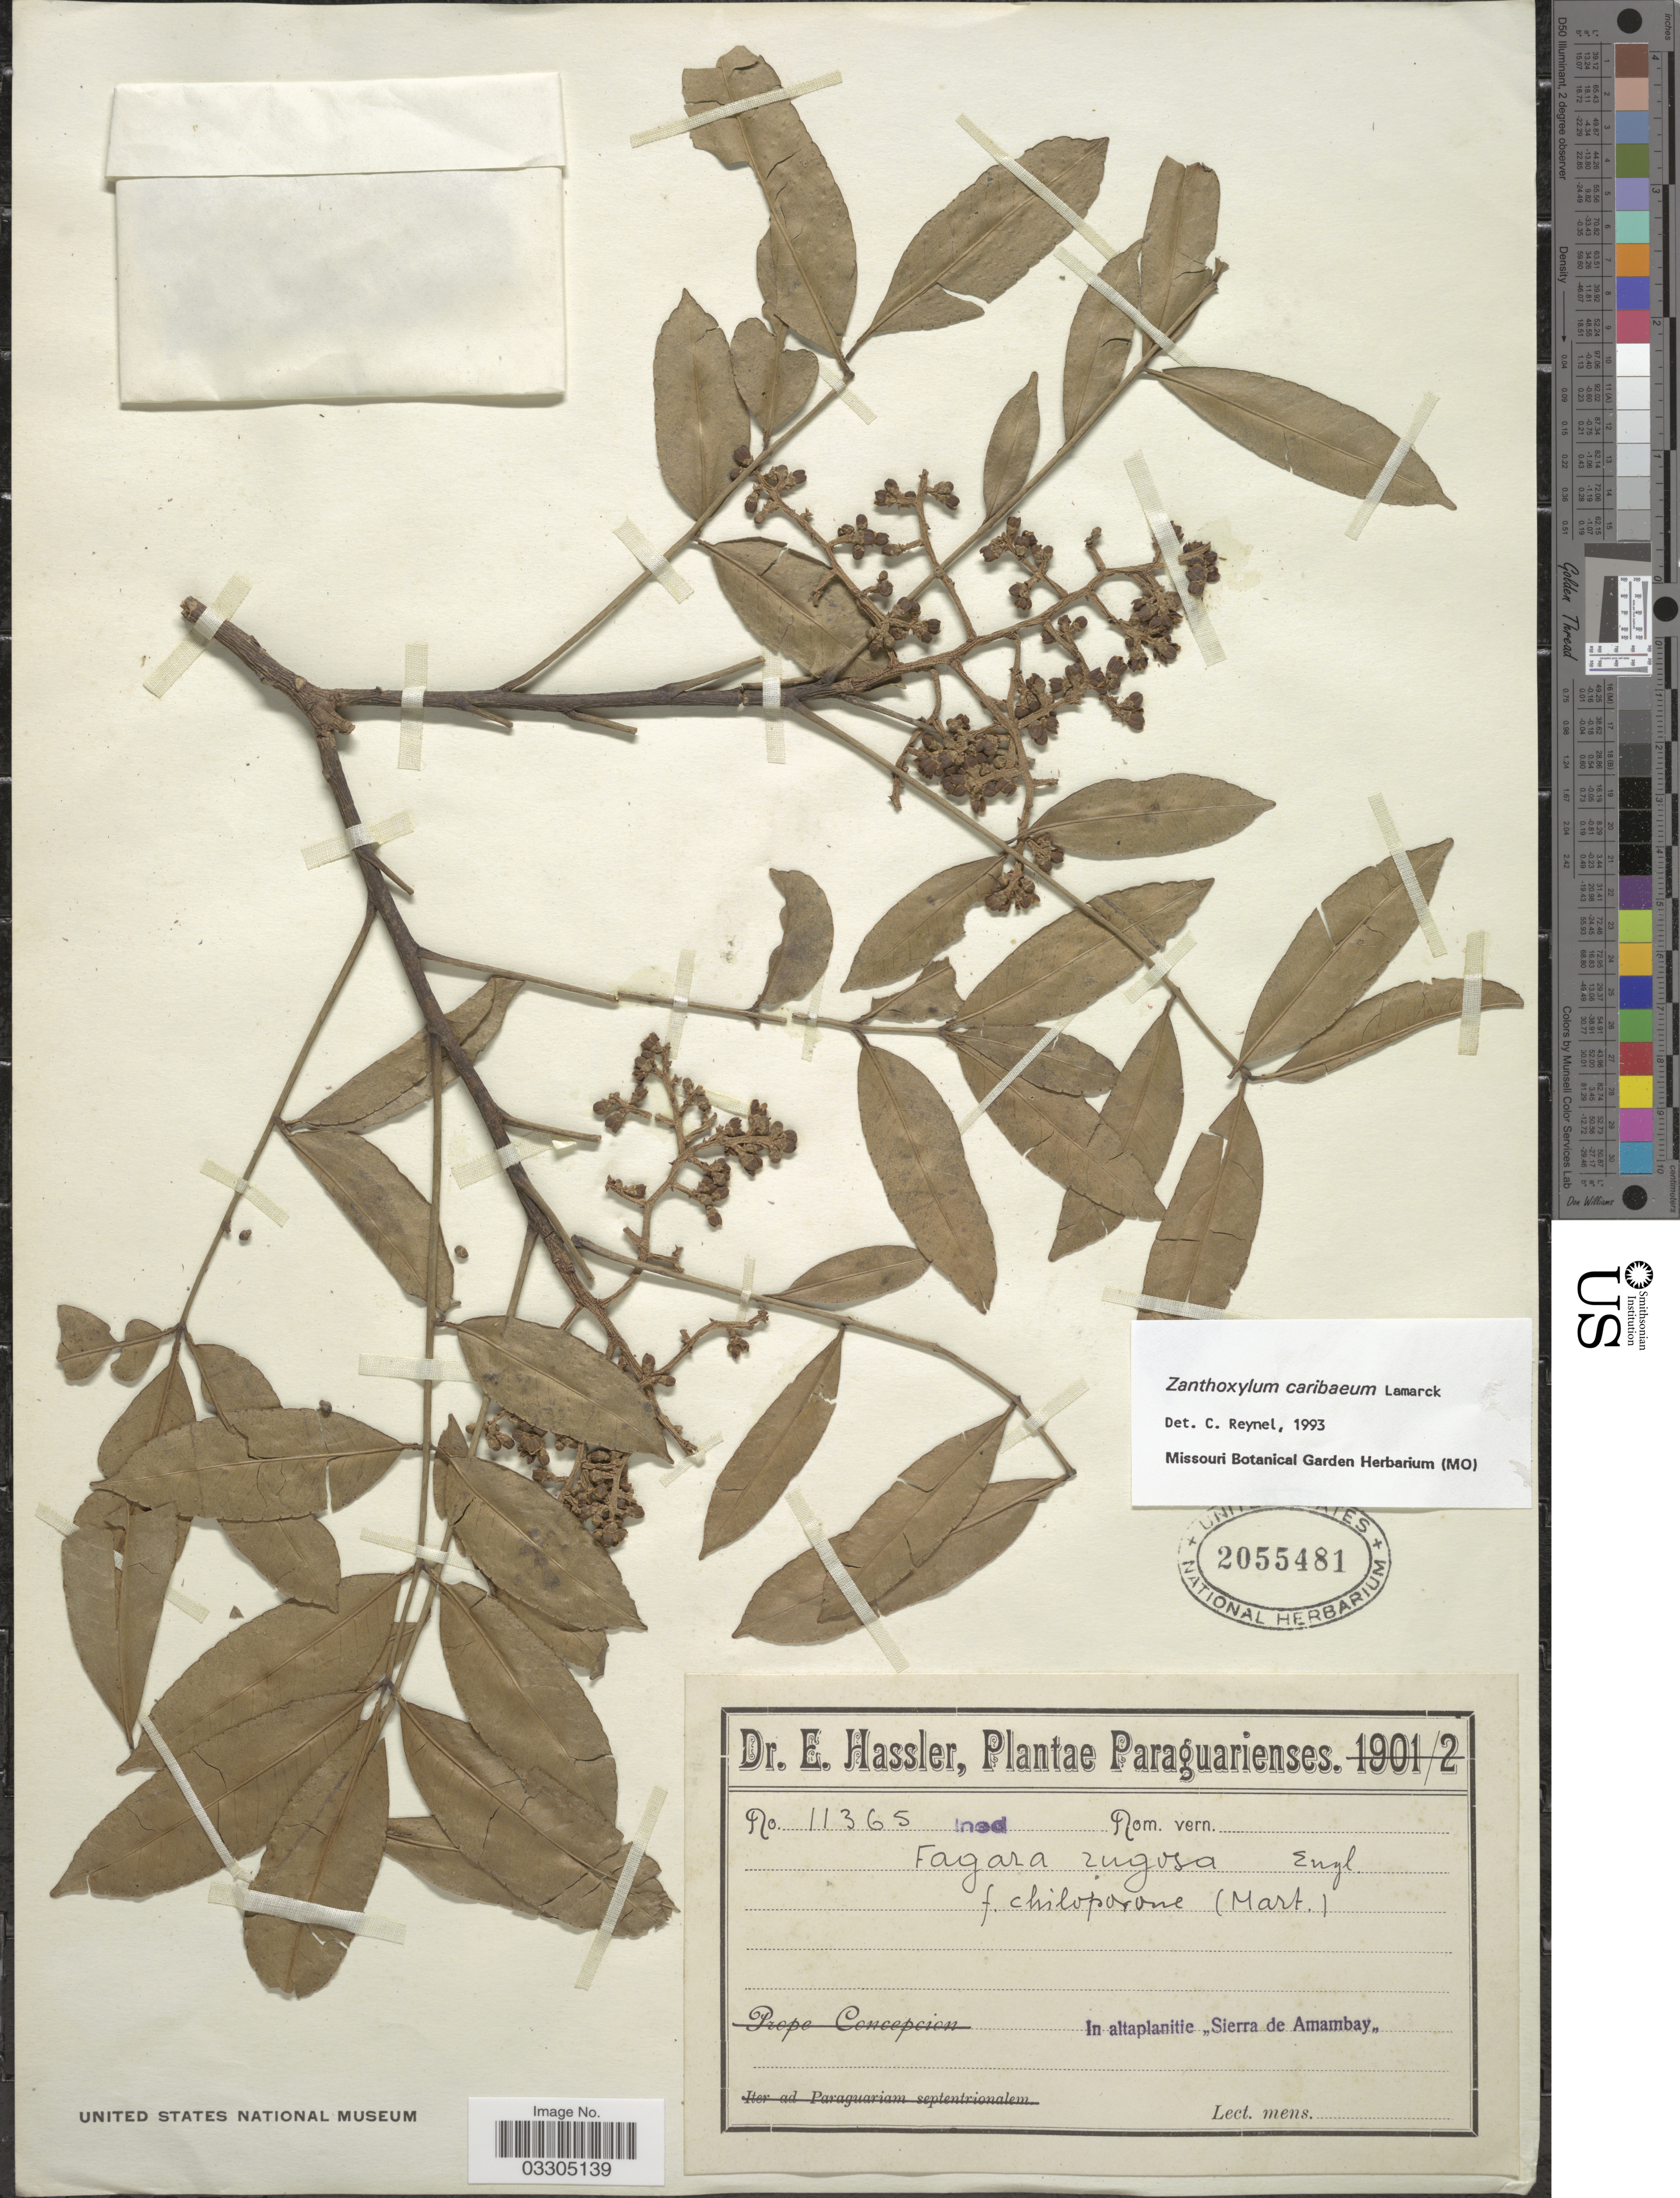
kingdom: Plantae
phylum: Tracheophyta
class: Magnoliopsida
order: Sapindales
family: Rutaceae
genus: Zanthoxylum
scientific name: Zanthoxylum caribaeum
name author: Lam.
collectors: E. Hassler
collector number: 11365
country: Paraguay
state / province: Amambay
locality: In altaplanitie ,,Sierra de Amambay,,.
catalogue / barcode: US 2055481